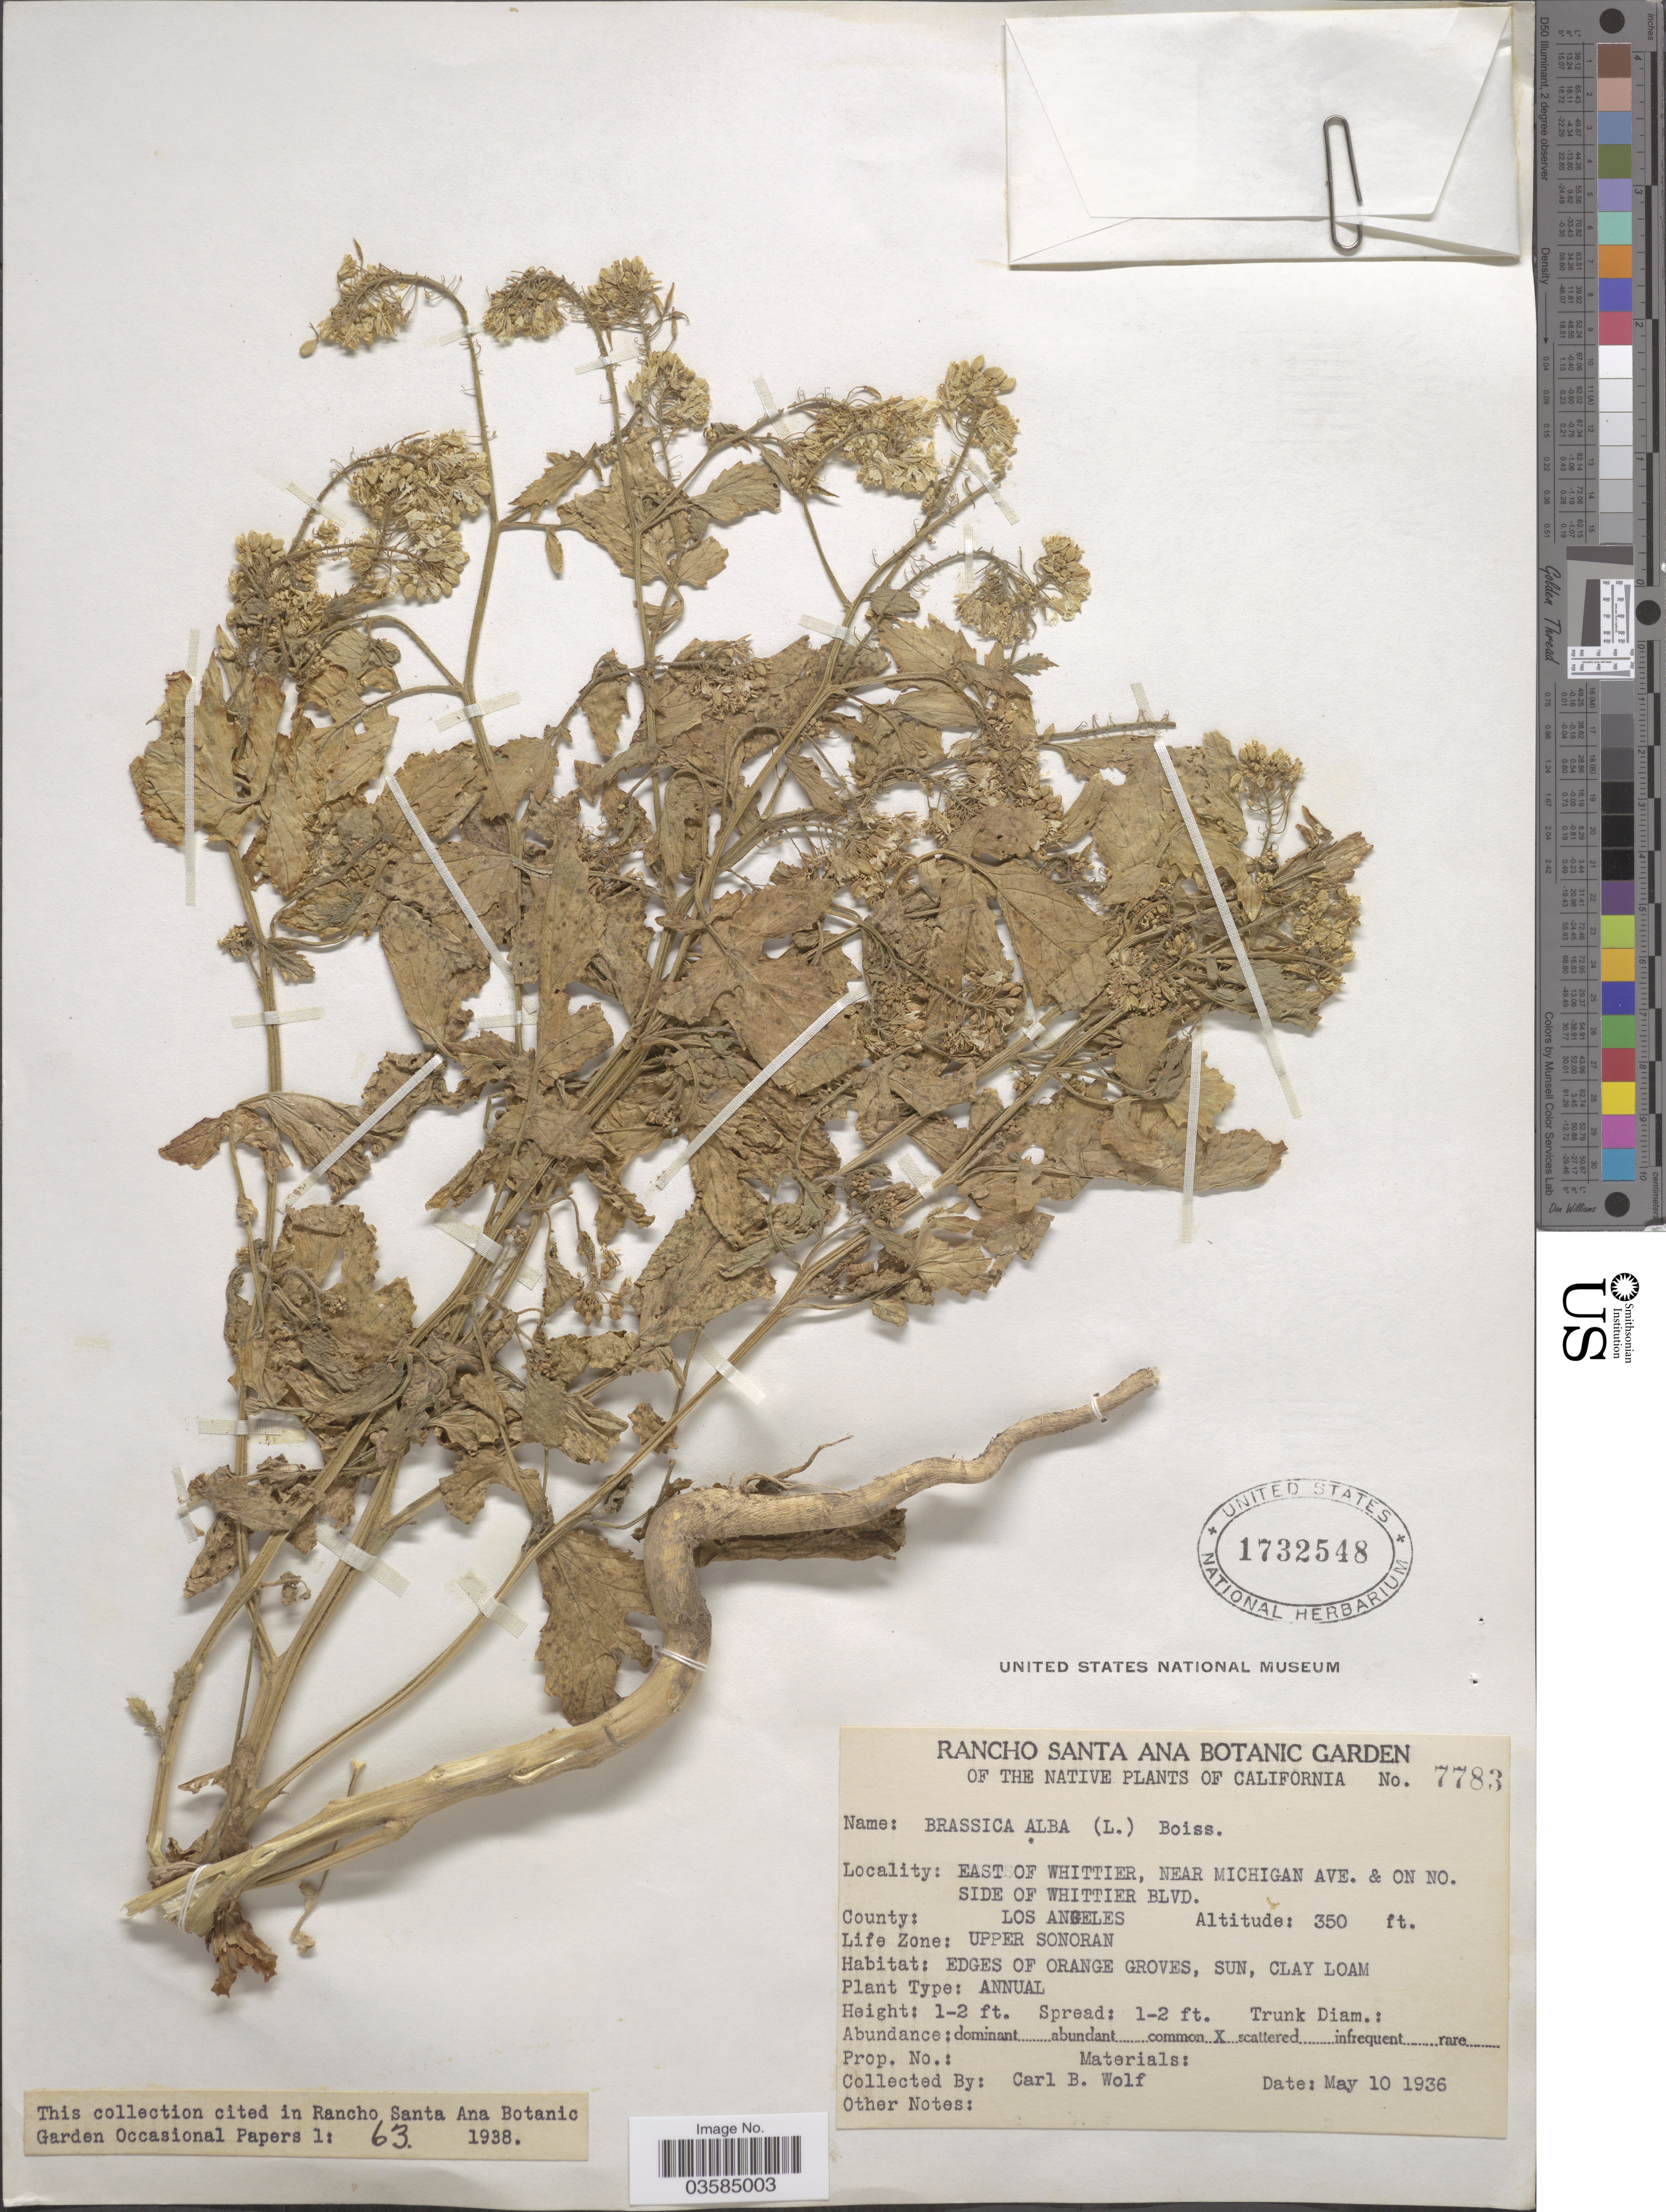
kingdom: Plantae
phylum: Tracheophyta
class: Magnoliopsida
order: Brassicales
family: Brassicaceae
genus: Brassica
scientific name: Brassica hirta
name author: Moench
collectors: C. B. Wolf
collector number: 7783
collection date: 1936-05-10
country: United States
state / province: California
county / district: Los Angeles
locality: East of Whittier, near michigan Ave. & on no. side of Whittier BLVD. County: Los Angeles. Life zone: Upper Sonoran.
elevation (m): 107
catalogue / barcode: US 1732548